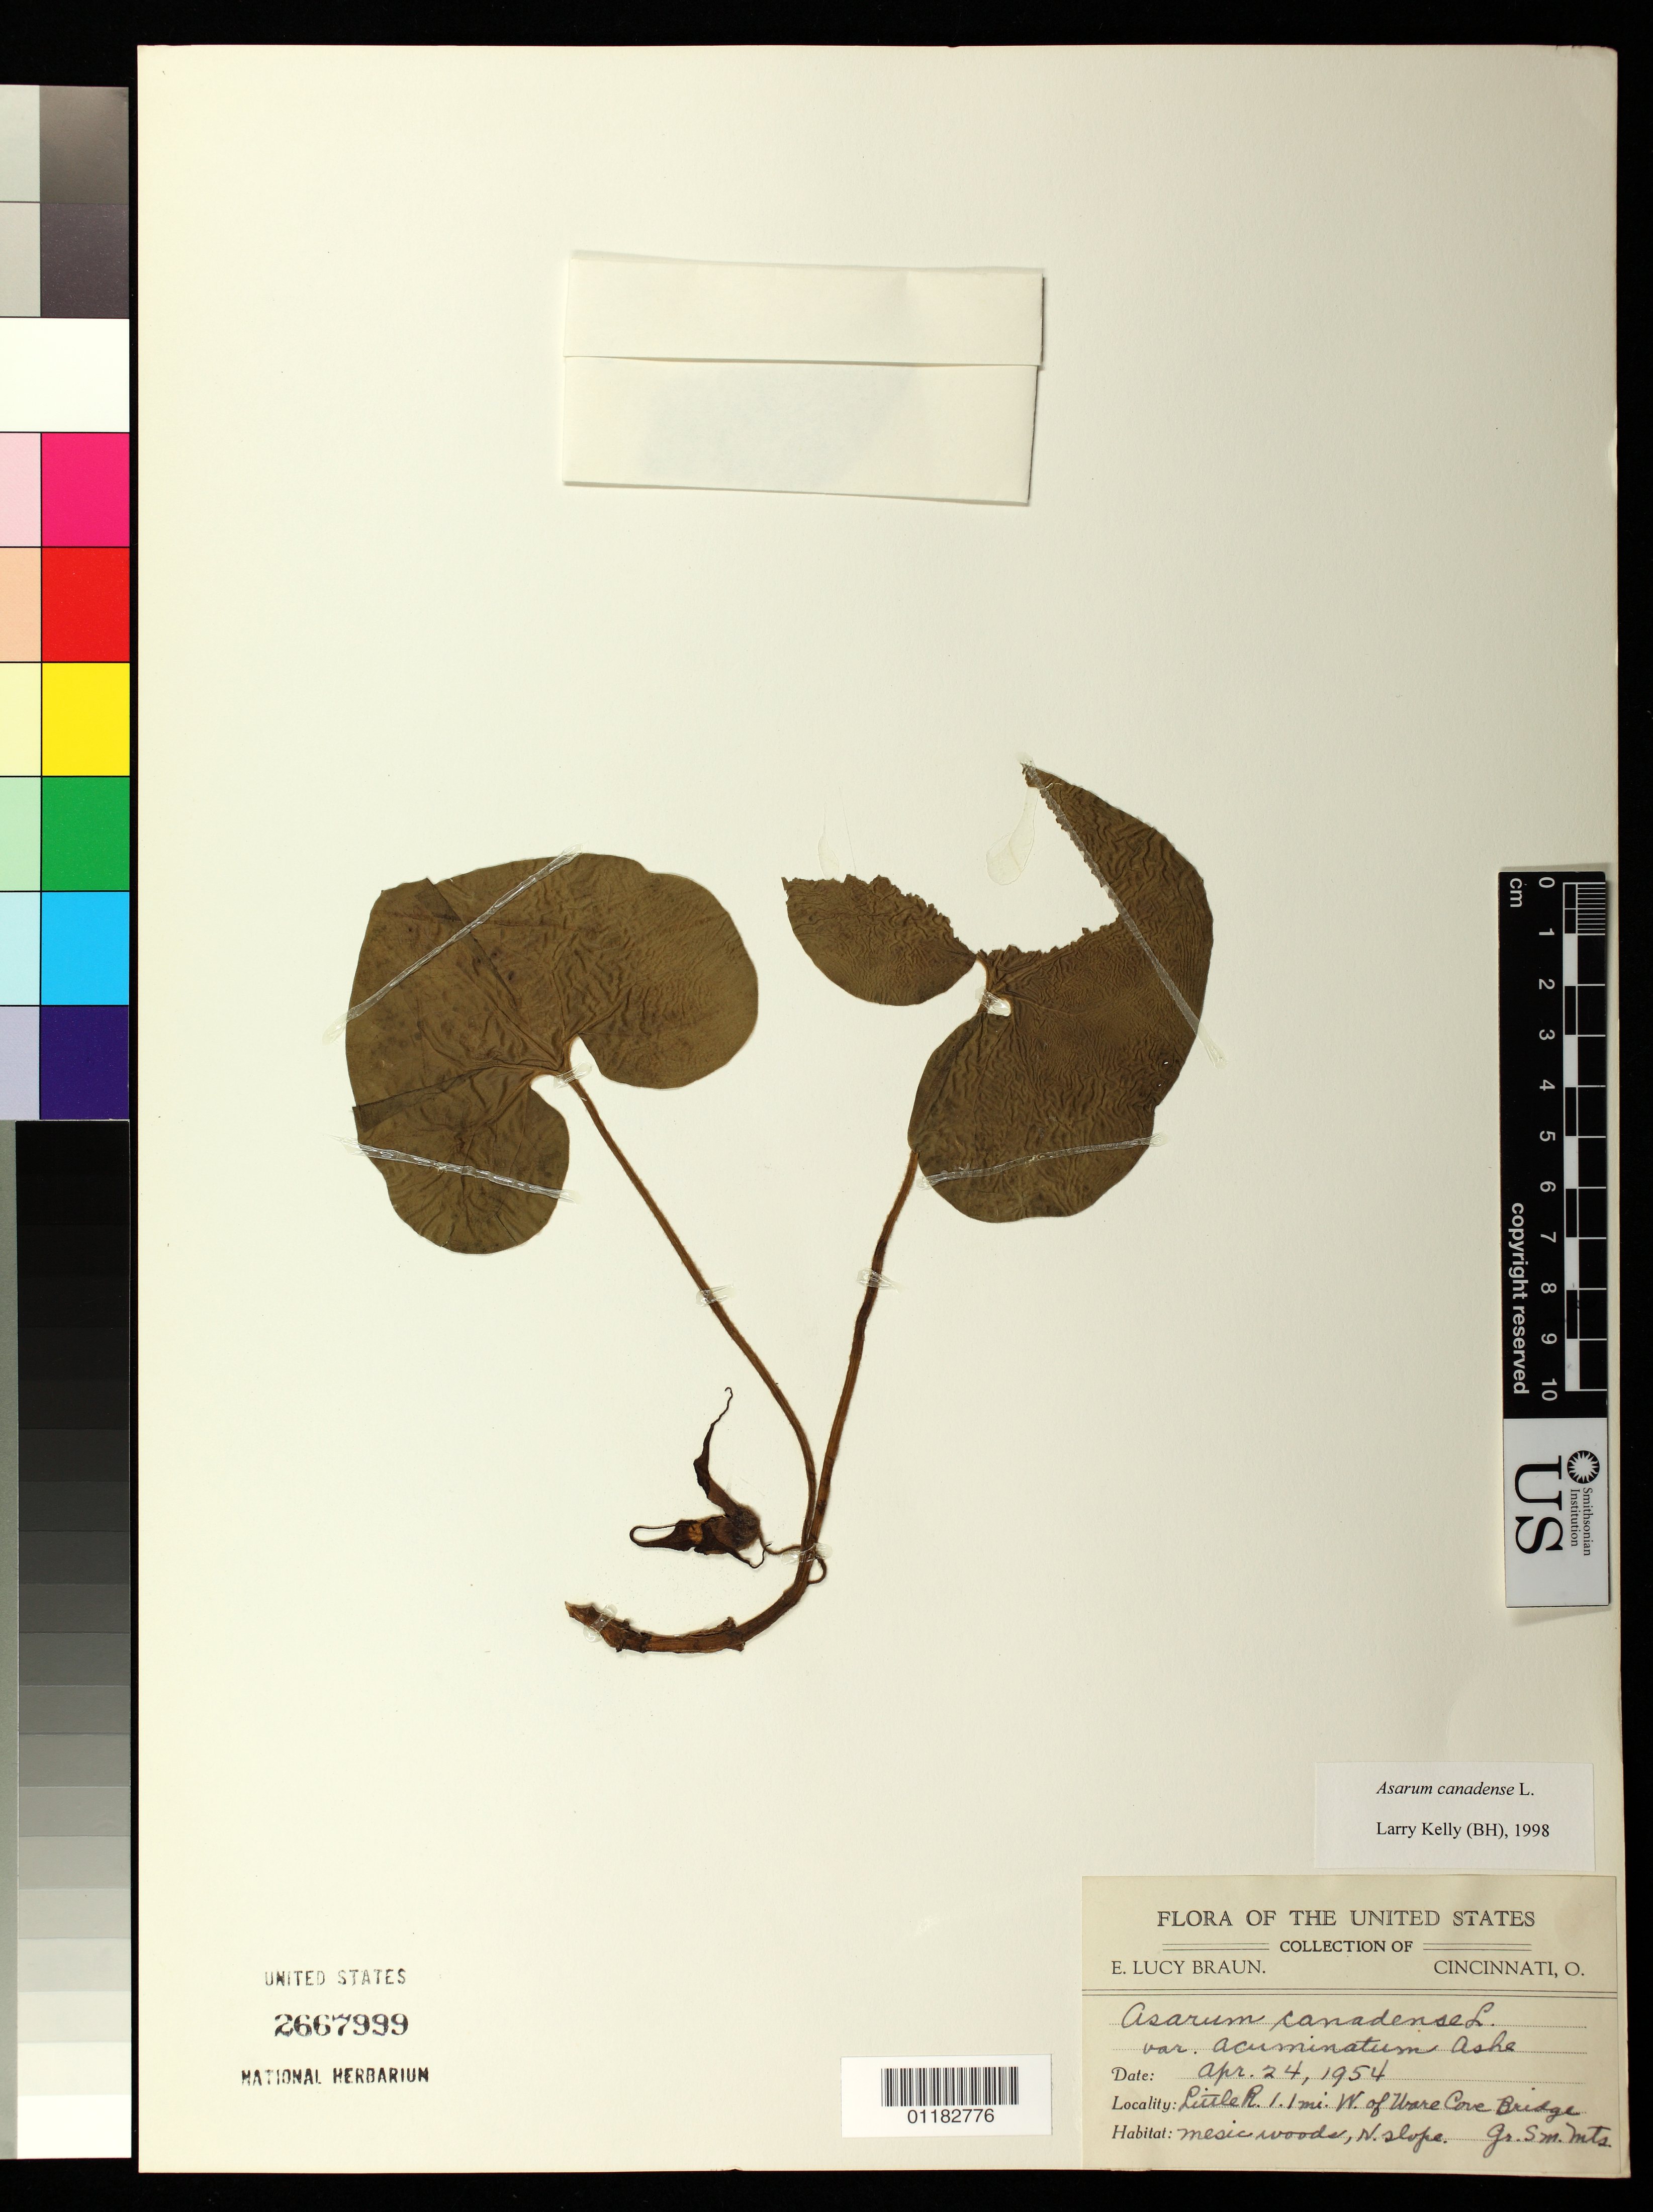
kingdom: Plantae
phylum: Tracheophyta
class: Magnoliopsida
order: Piperales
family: Aristolochiaceae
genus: Asarum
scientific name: Asarum canadense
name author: L.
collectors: E. L. Braun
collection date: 1954-04-24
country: United States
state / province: Tennessee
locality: Little River, 1.1 mile W of Ware Cove Bridge. Great Smokey Mountains.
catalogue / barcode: US 2667999